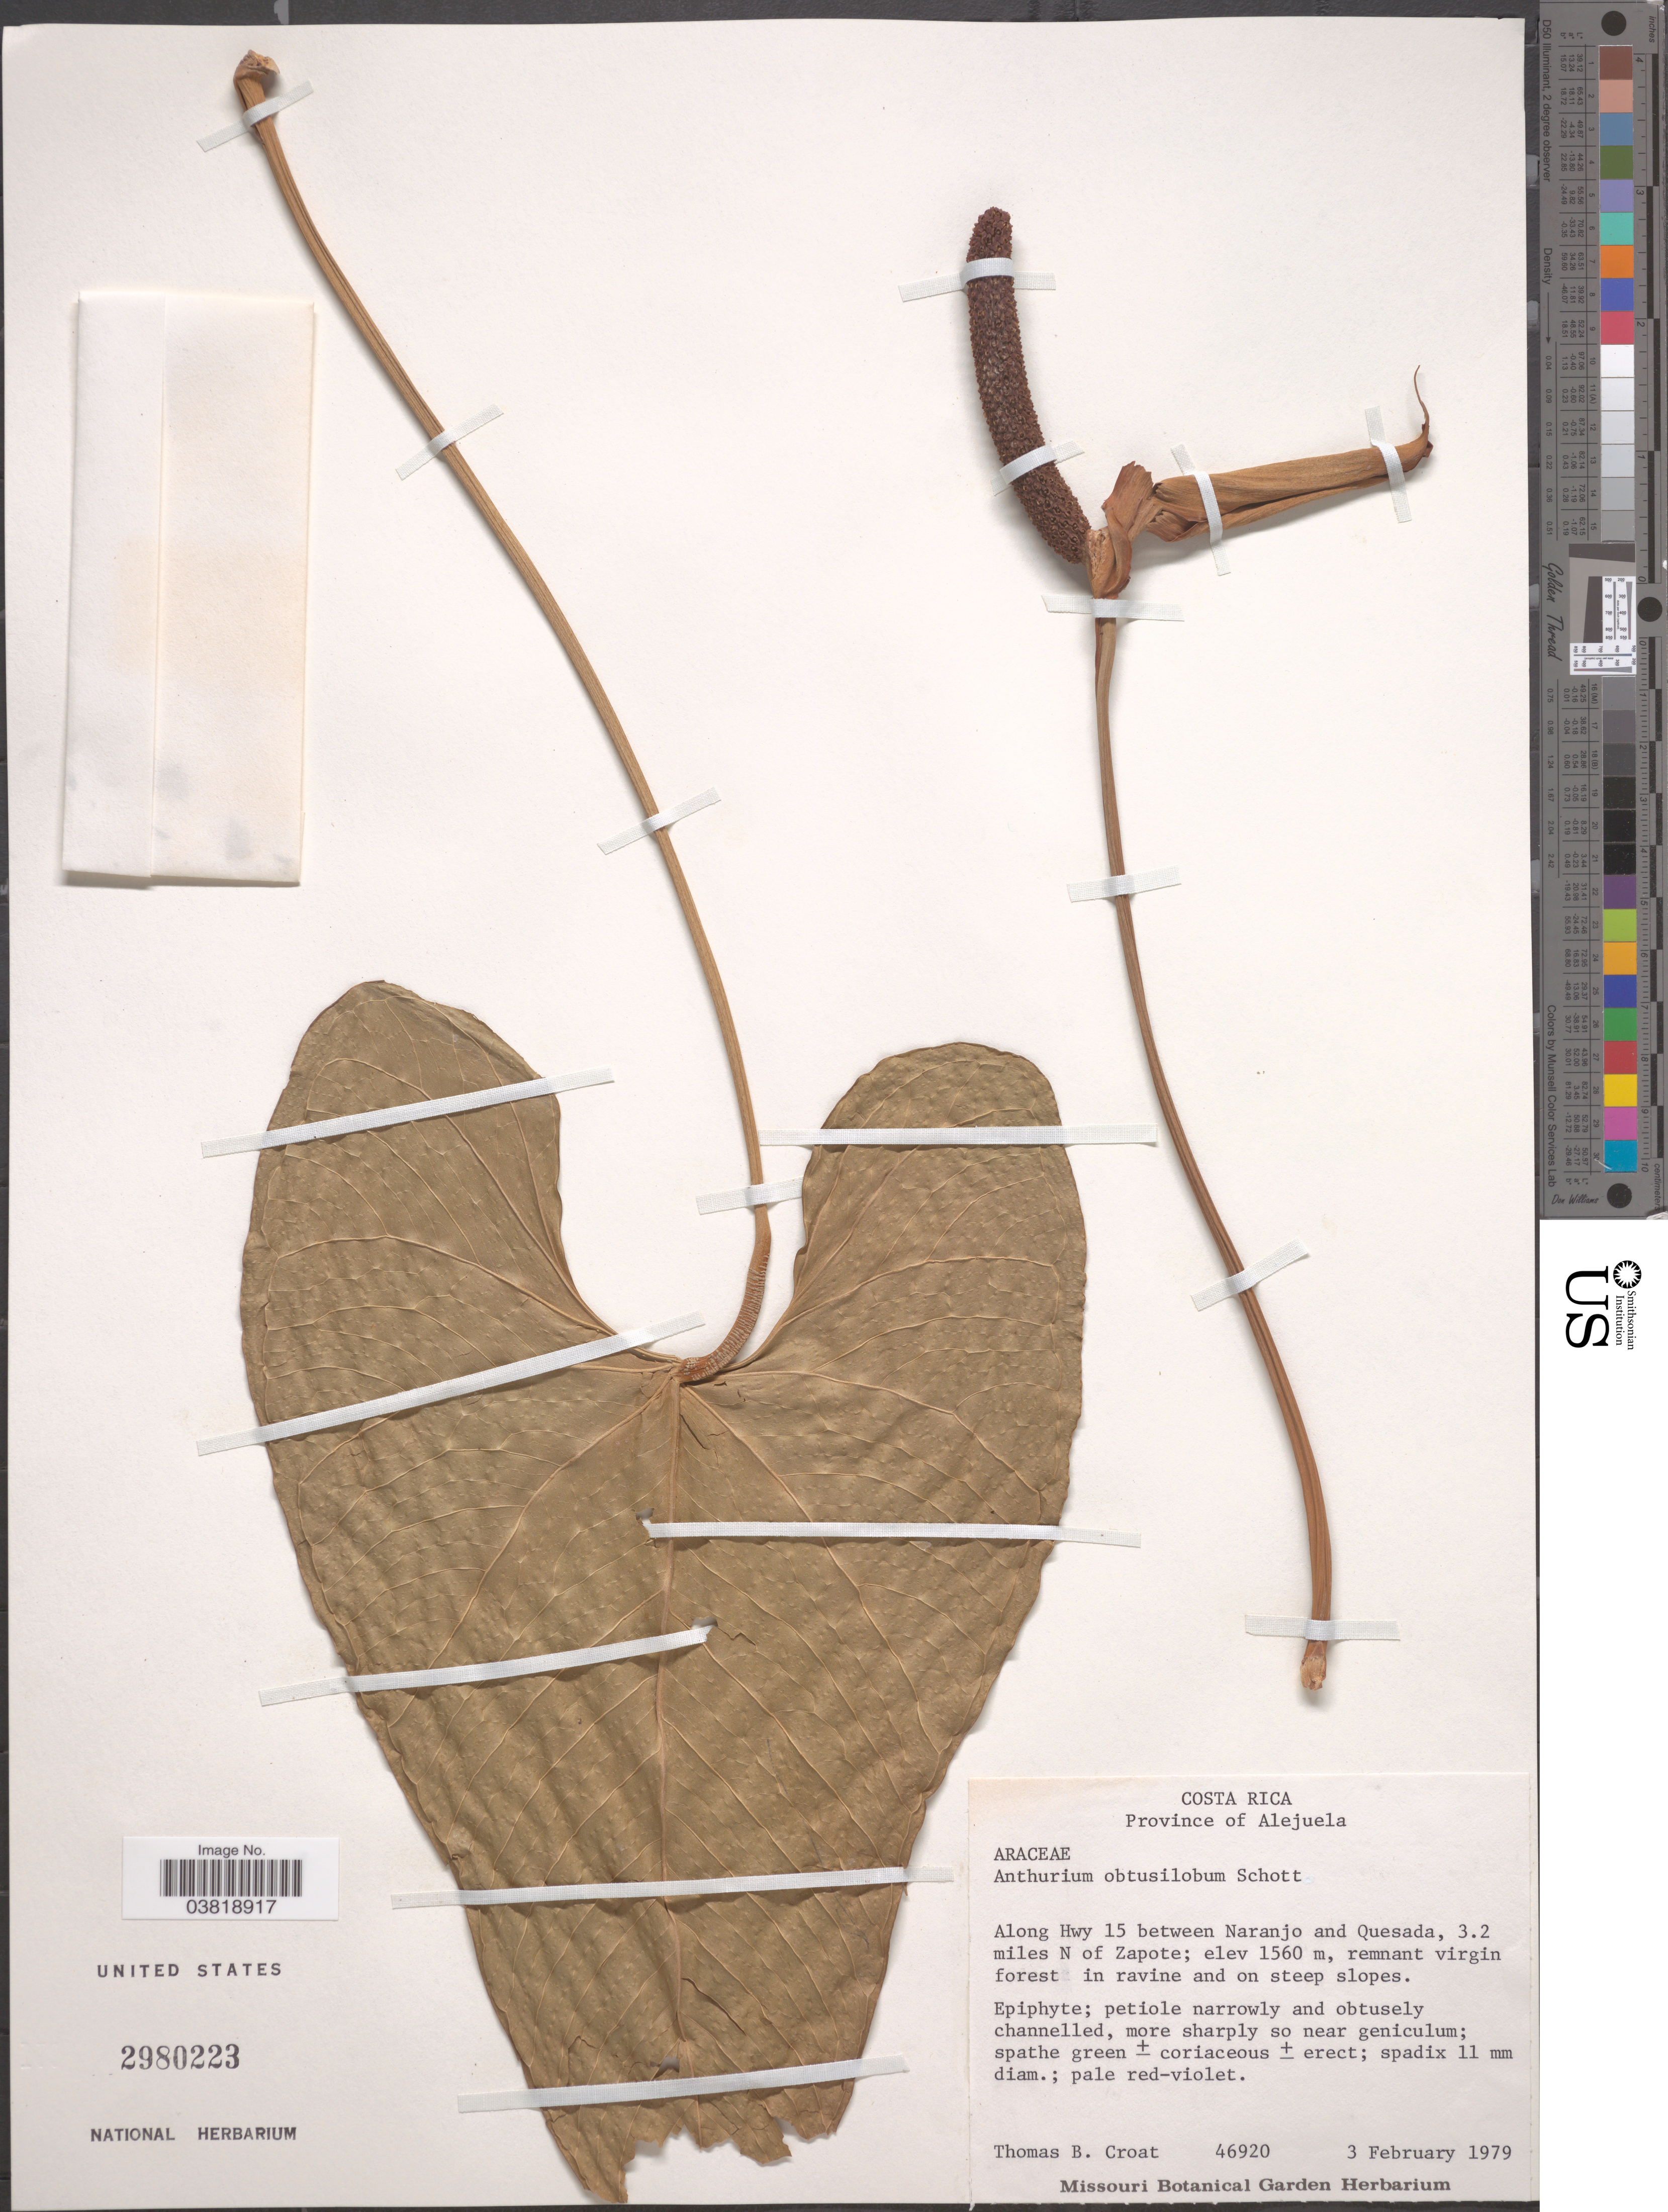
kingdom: Plantae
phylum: Tracheophyta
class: Liliopsida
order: Alismatales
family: Araceae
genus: Anthurium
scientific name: Anthurium obtusilobum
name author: Schott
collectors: T. B. Croat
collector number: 46920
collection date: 1979-02-03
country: Costa Rica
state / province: Alajuela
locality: Province of Alejuela. Along Hwy 15 between Naranjo and Quesada, 3.2 miles N of Zapote.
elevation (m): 1560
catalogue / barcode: US 2980223